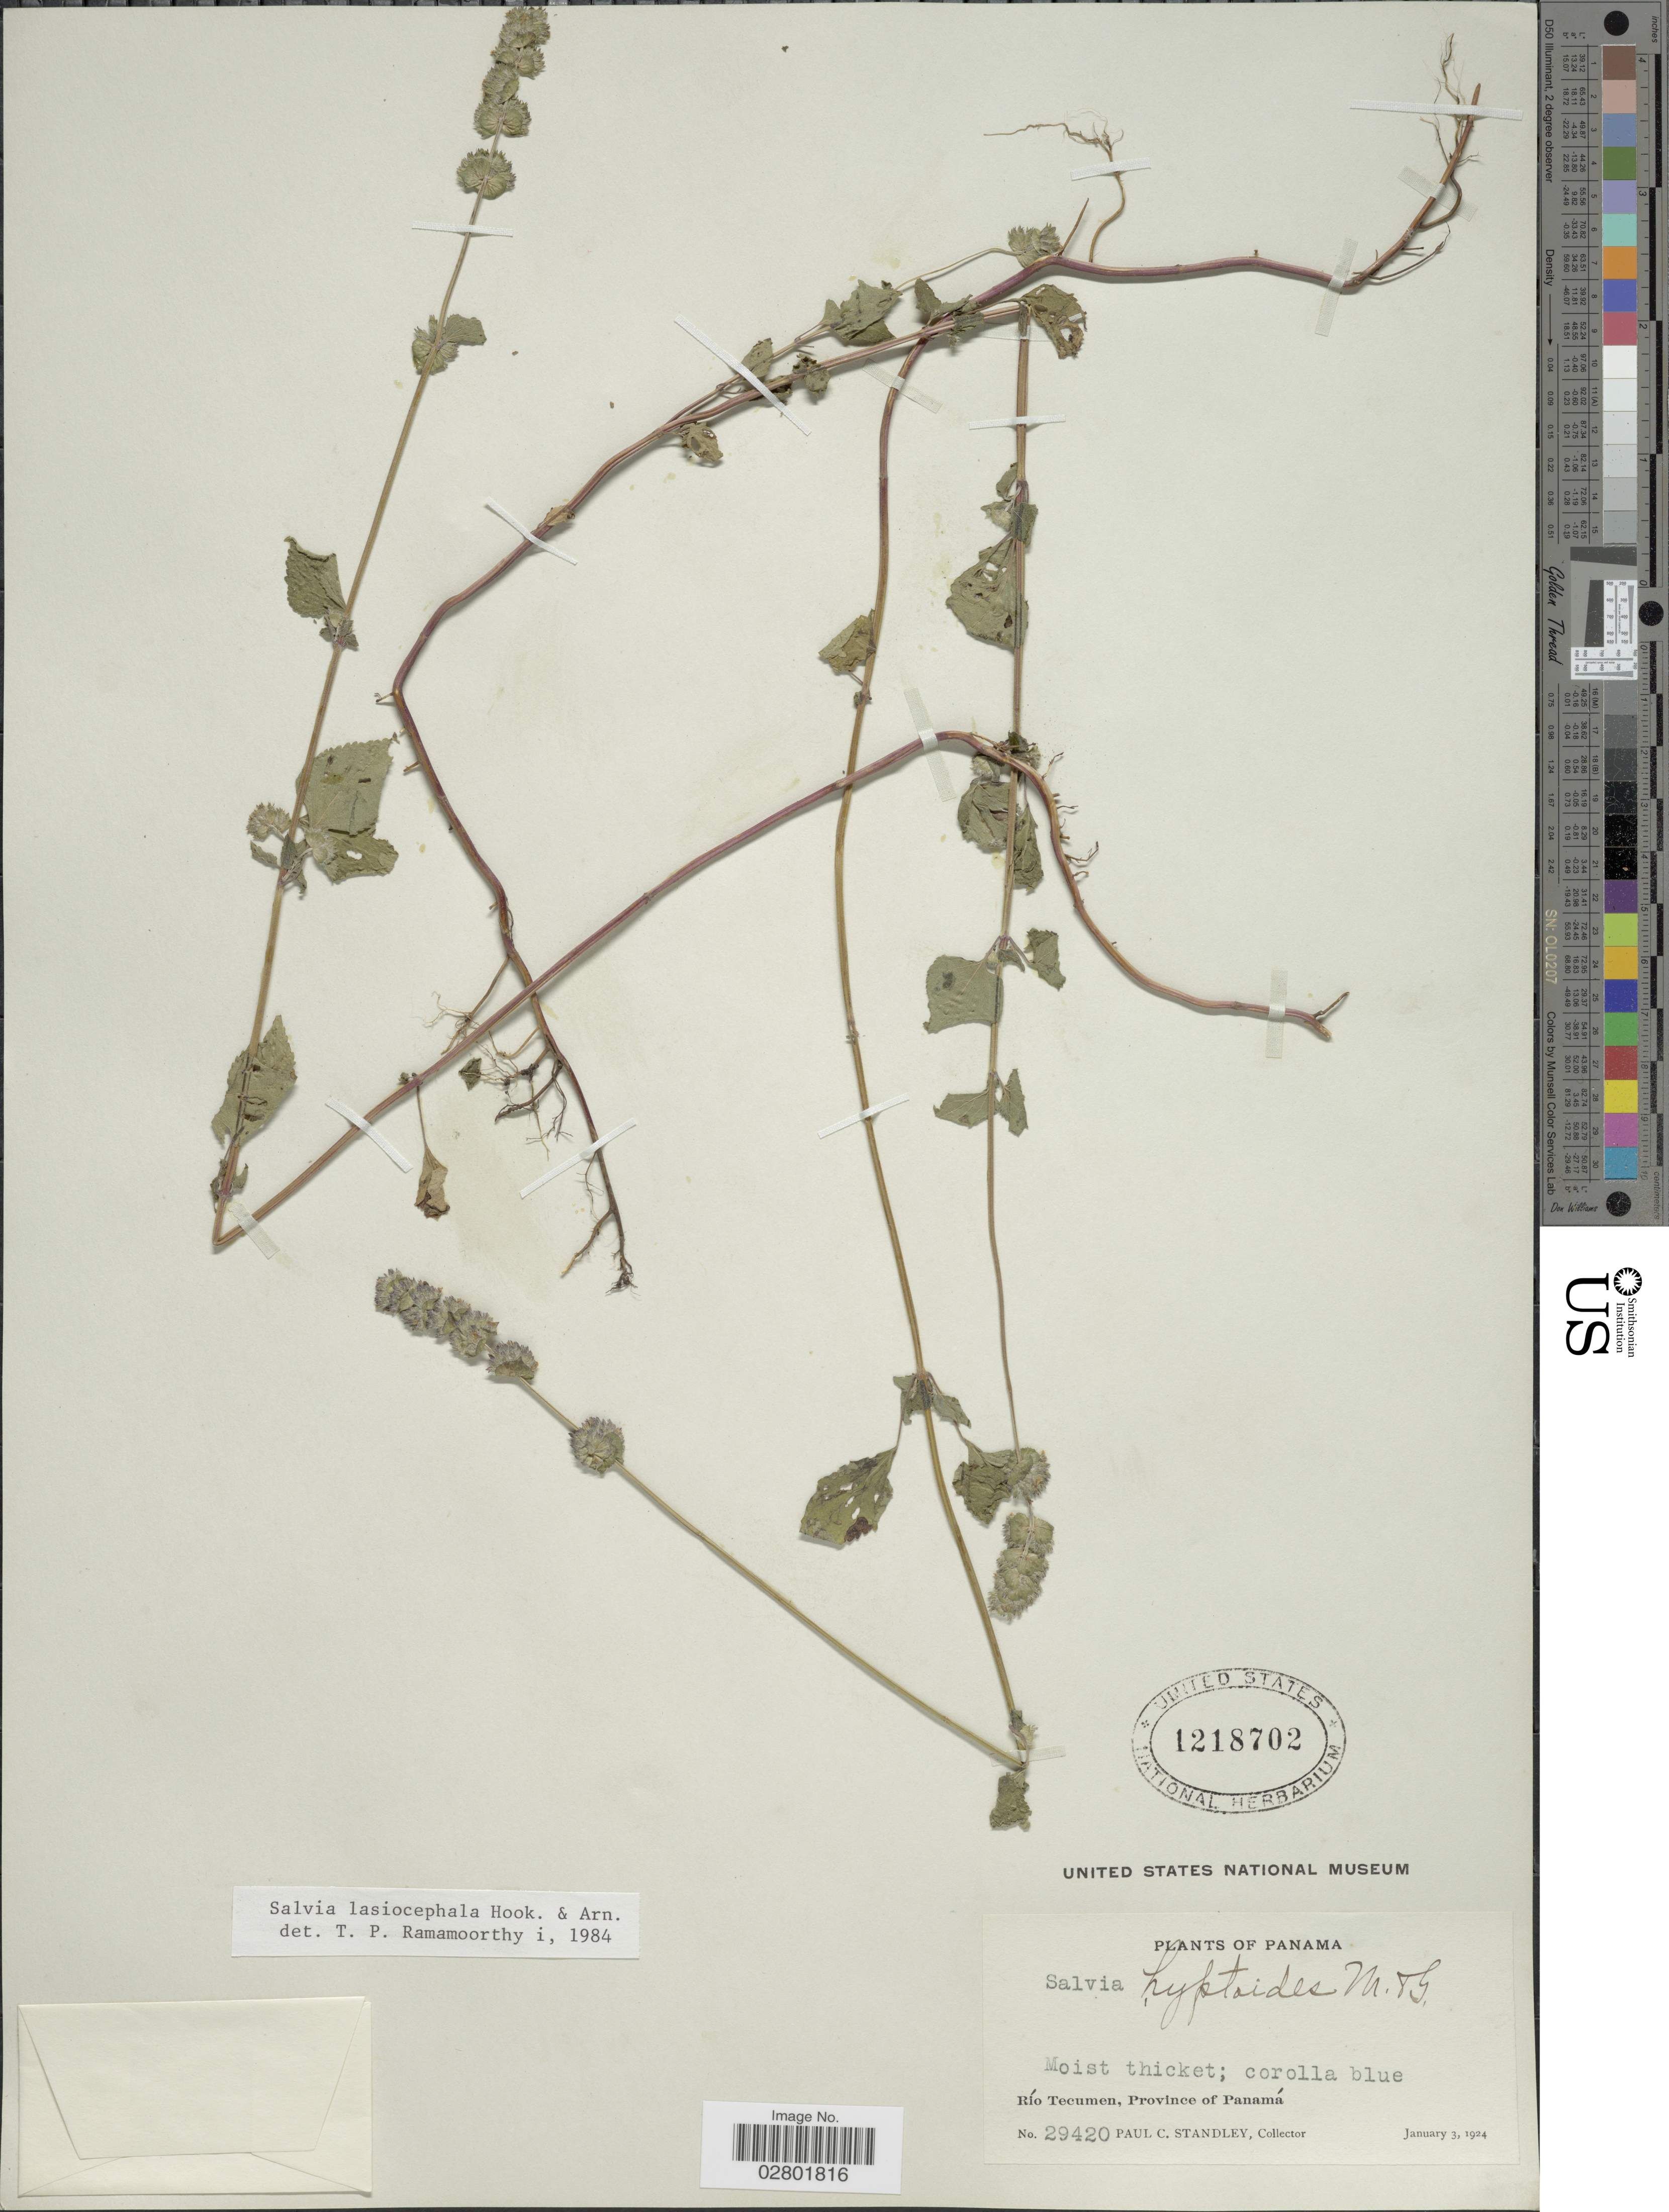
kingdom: Plantae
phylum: Tracheophyta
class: Magnoliopsida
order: Lamiales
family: Lamiaceae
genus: Salvia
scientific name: Salvia lasiocephala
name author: Hook. & Arn.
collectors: P. C. Standley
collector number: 29420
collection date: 1924-01-03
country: Panama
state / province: Panamá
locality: Río Tecumen.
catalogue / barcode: US 1218702